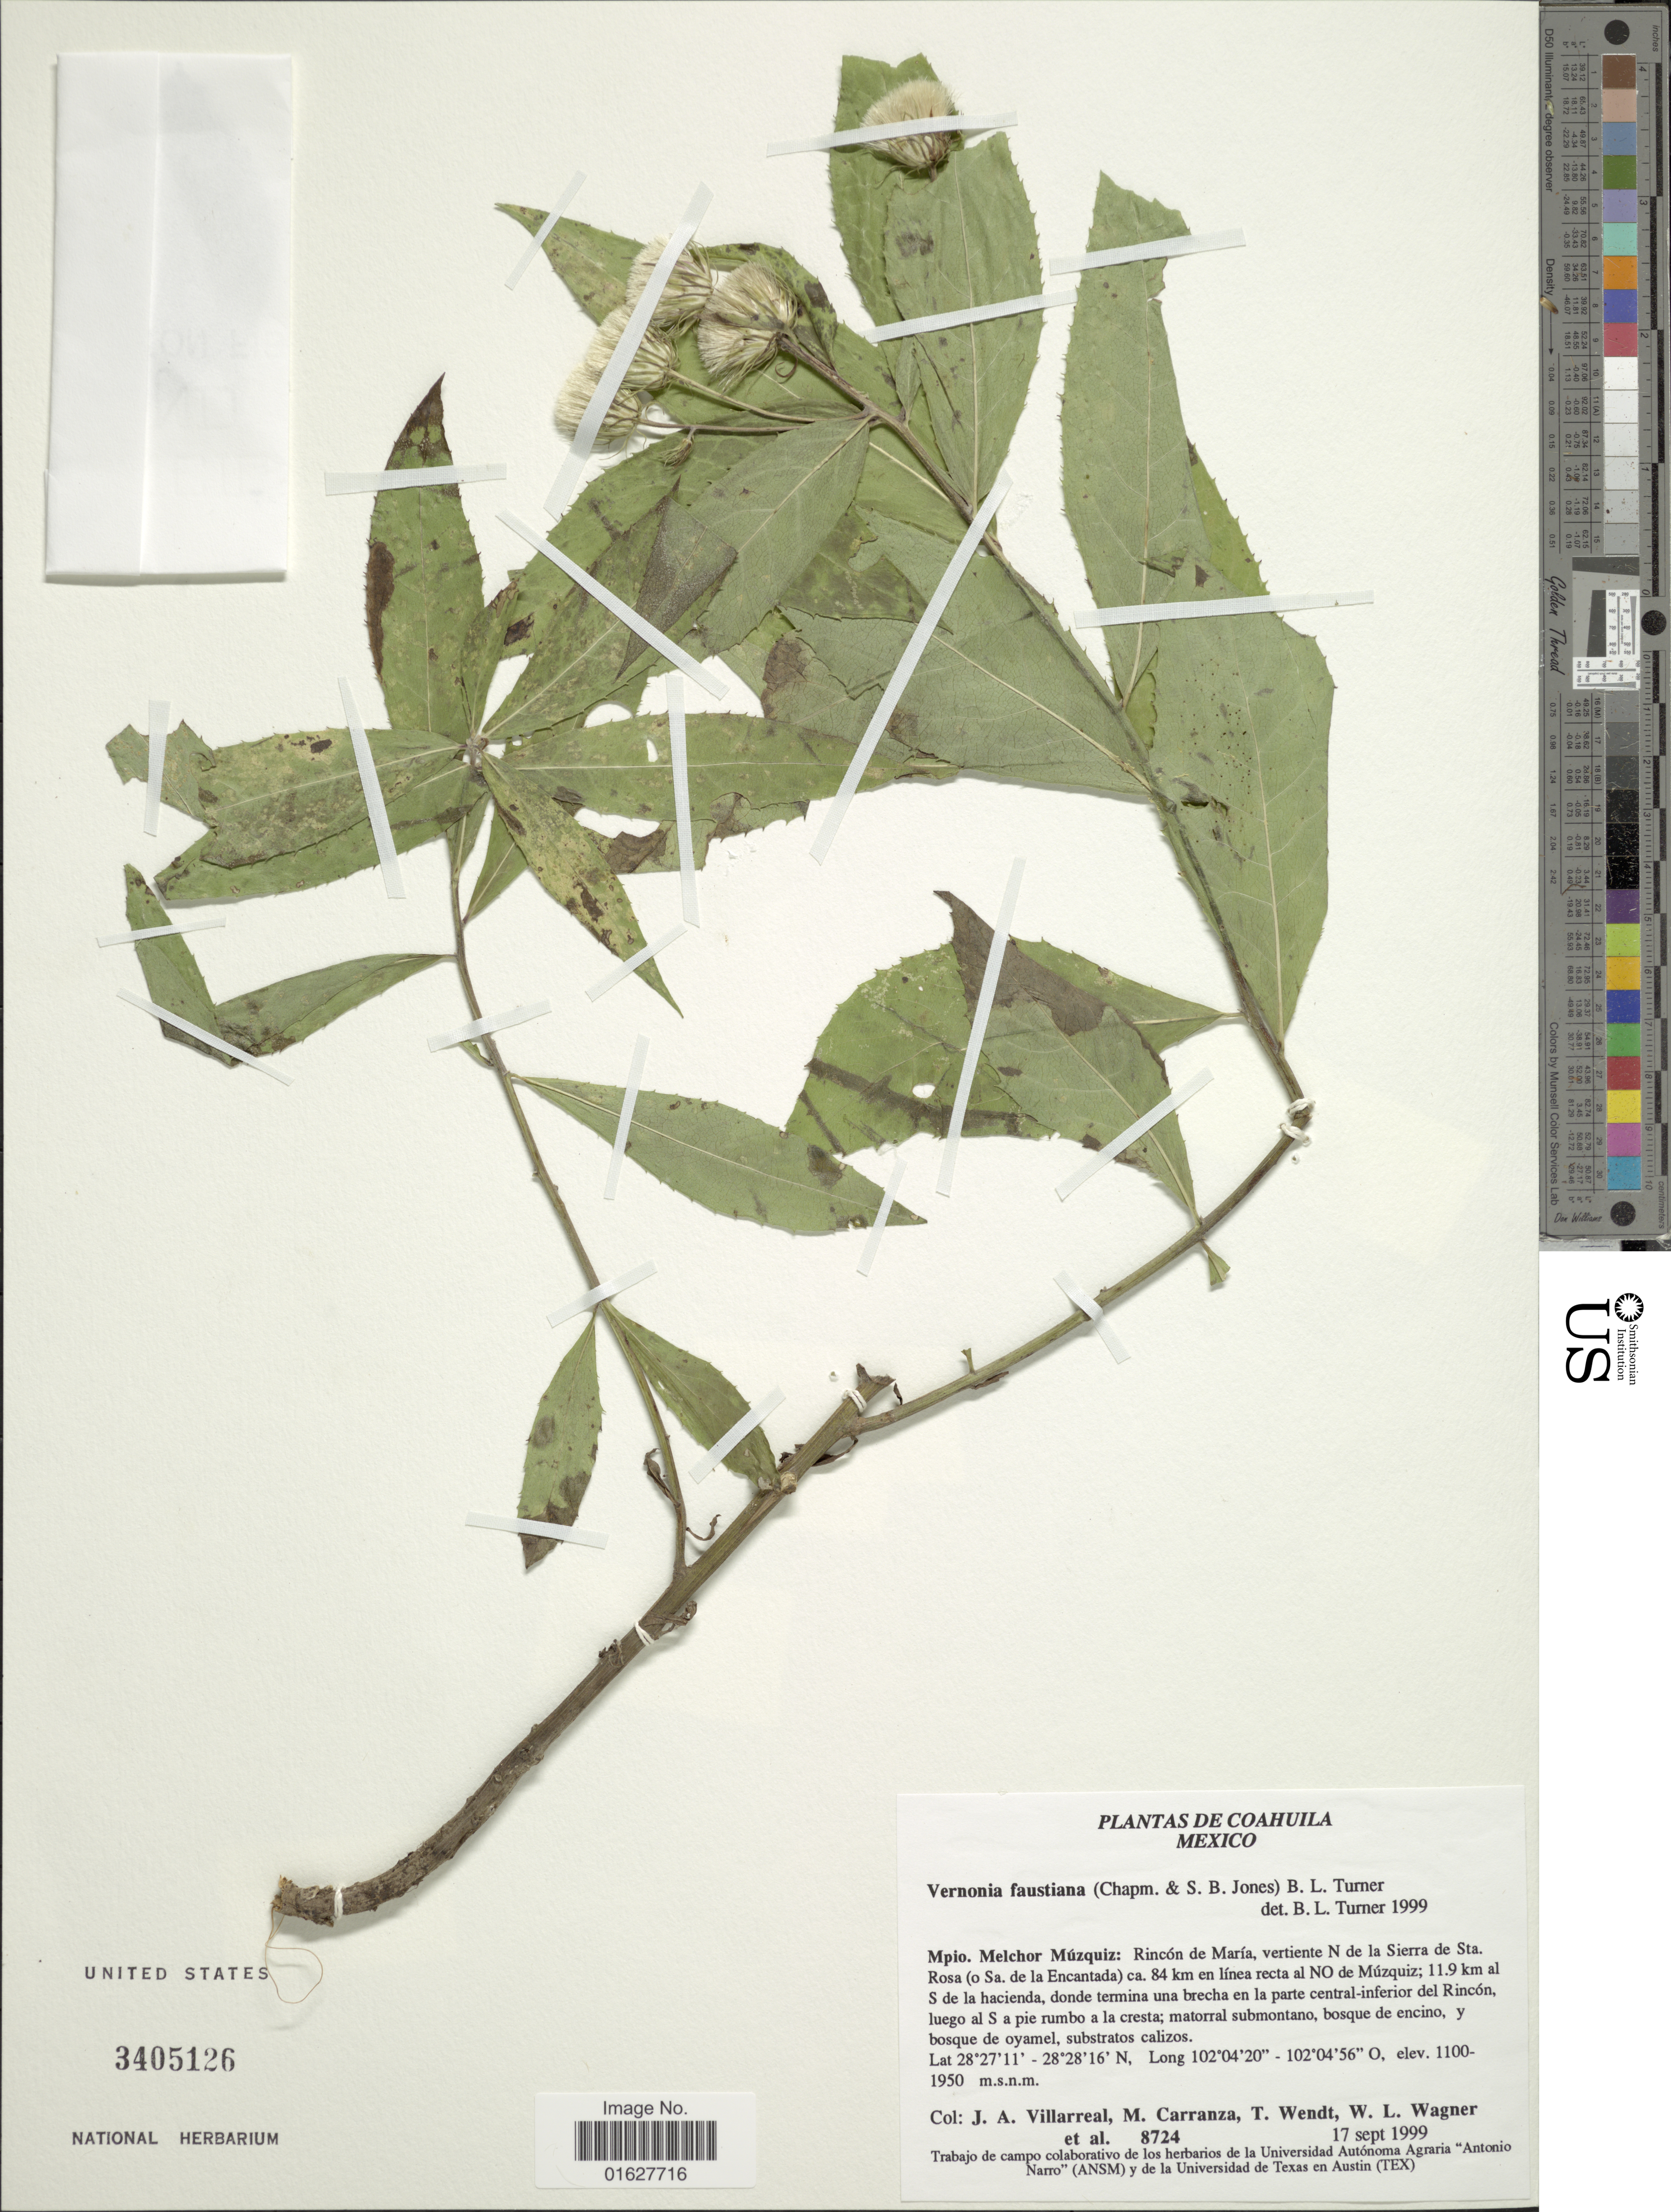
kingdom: Plantae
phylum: Tracheophyta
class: Magnoliopsida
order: Asterales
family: Asteraceae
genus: Vernonia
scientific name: Vernonia faustiana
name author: (G. C. Chapman & S.B. Jones) B.L. Turner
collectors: J. Villarreal, M. Carranza, T. L. Wendt, W. L. Wagner & et al.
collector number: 8724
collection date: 1999-09-17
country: Mexico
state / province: Coahuila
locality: Coahuila, Mexico. Mpio. Melchor Muzquiz: Rincon de Maria, vertiente N de la Sierra de Sta. Rosa ( o Sa. de la Encantada) ca. 84 km en linea recta al NO de Muzquiz; 11.9 km al S de la hacienda, donde termina una brecha en la parte central-inferior del Rincon, luego al S a pie rumbo a la cresta; matorral submontano, bosque de encino, y bosque de oyamel, substratos calizos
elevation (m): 1100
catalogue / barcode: US 3405126